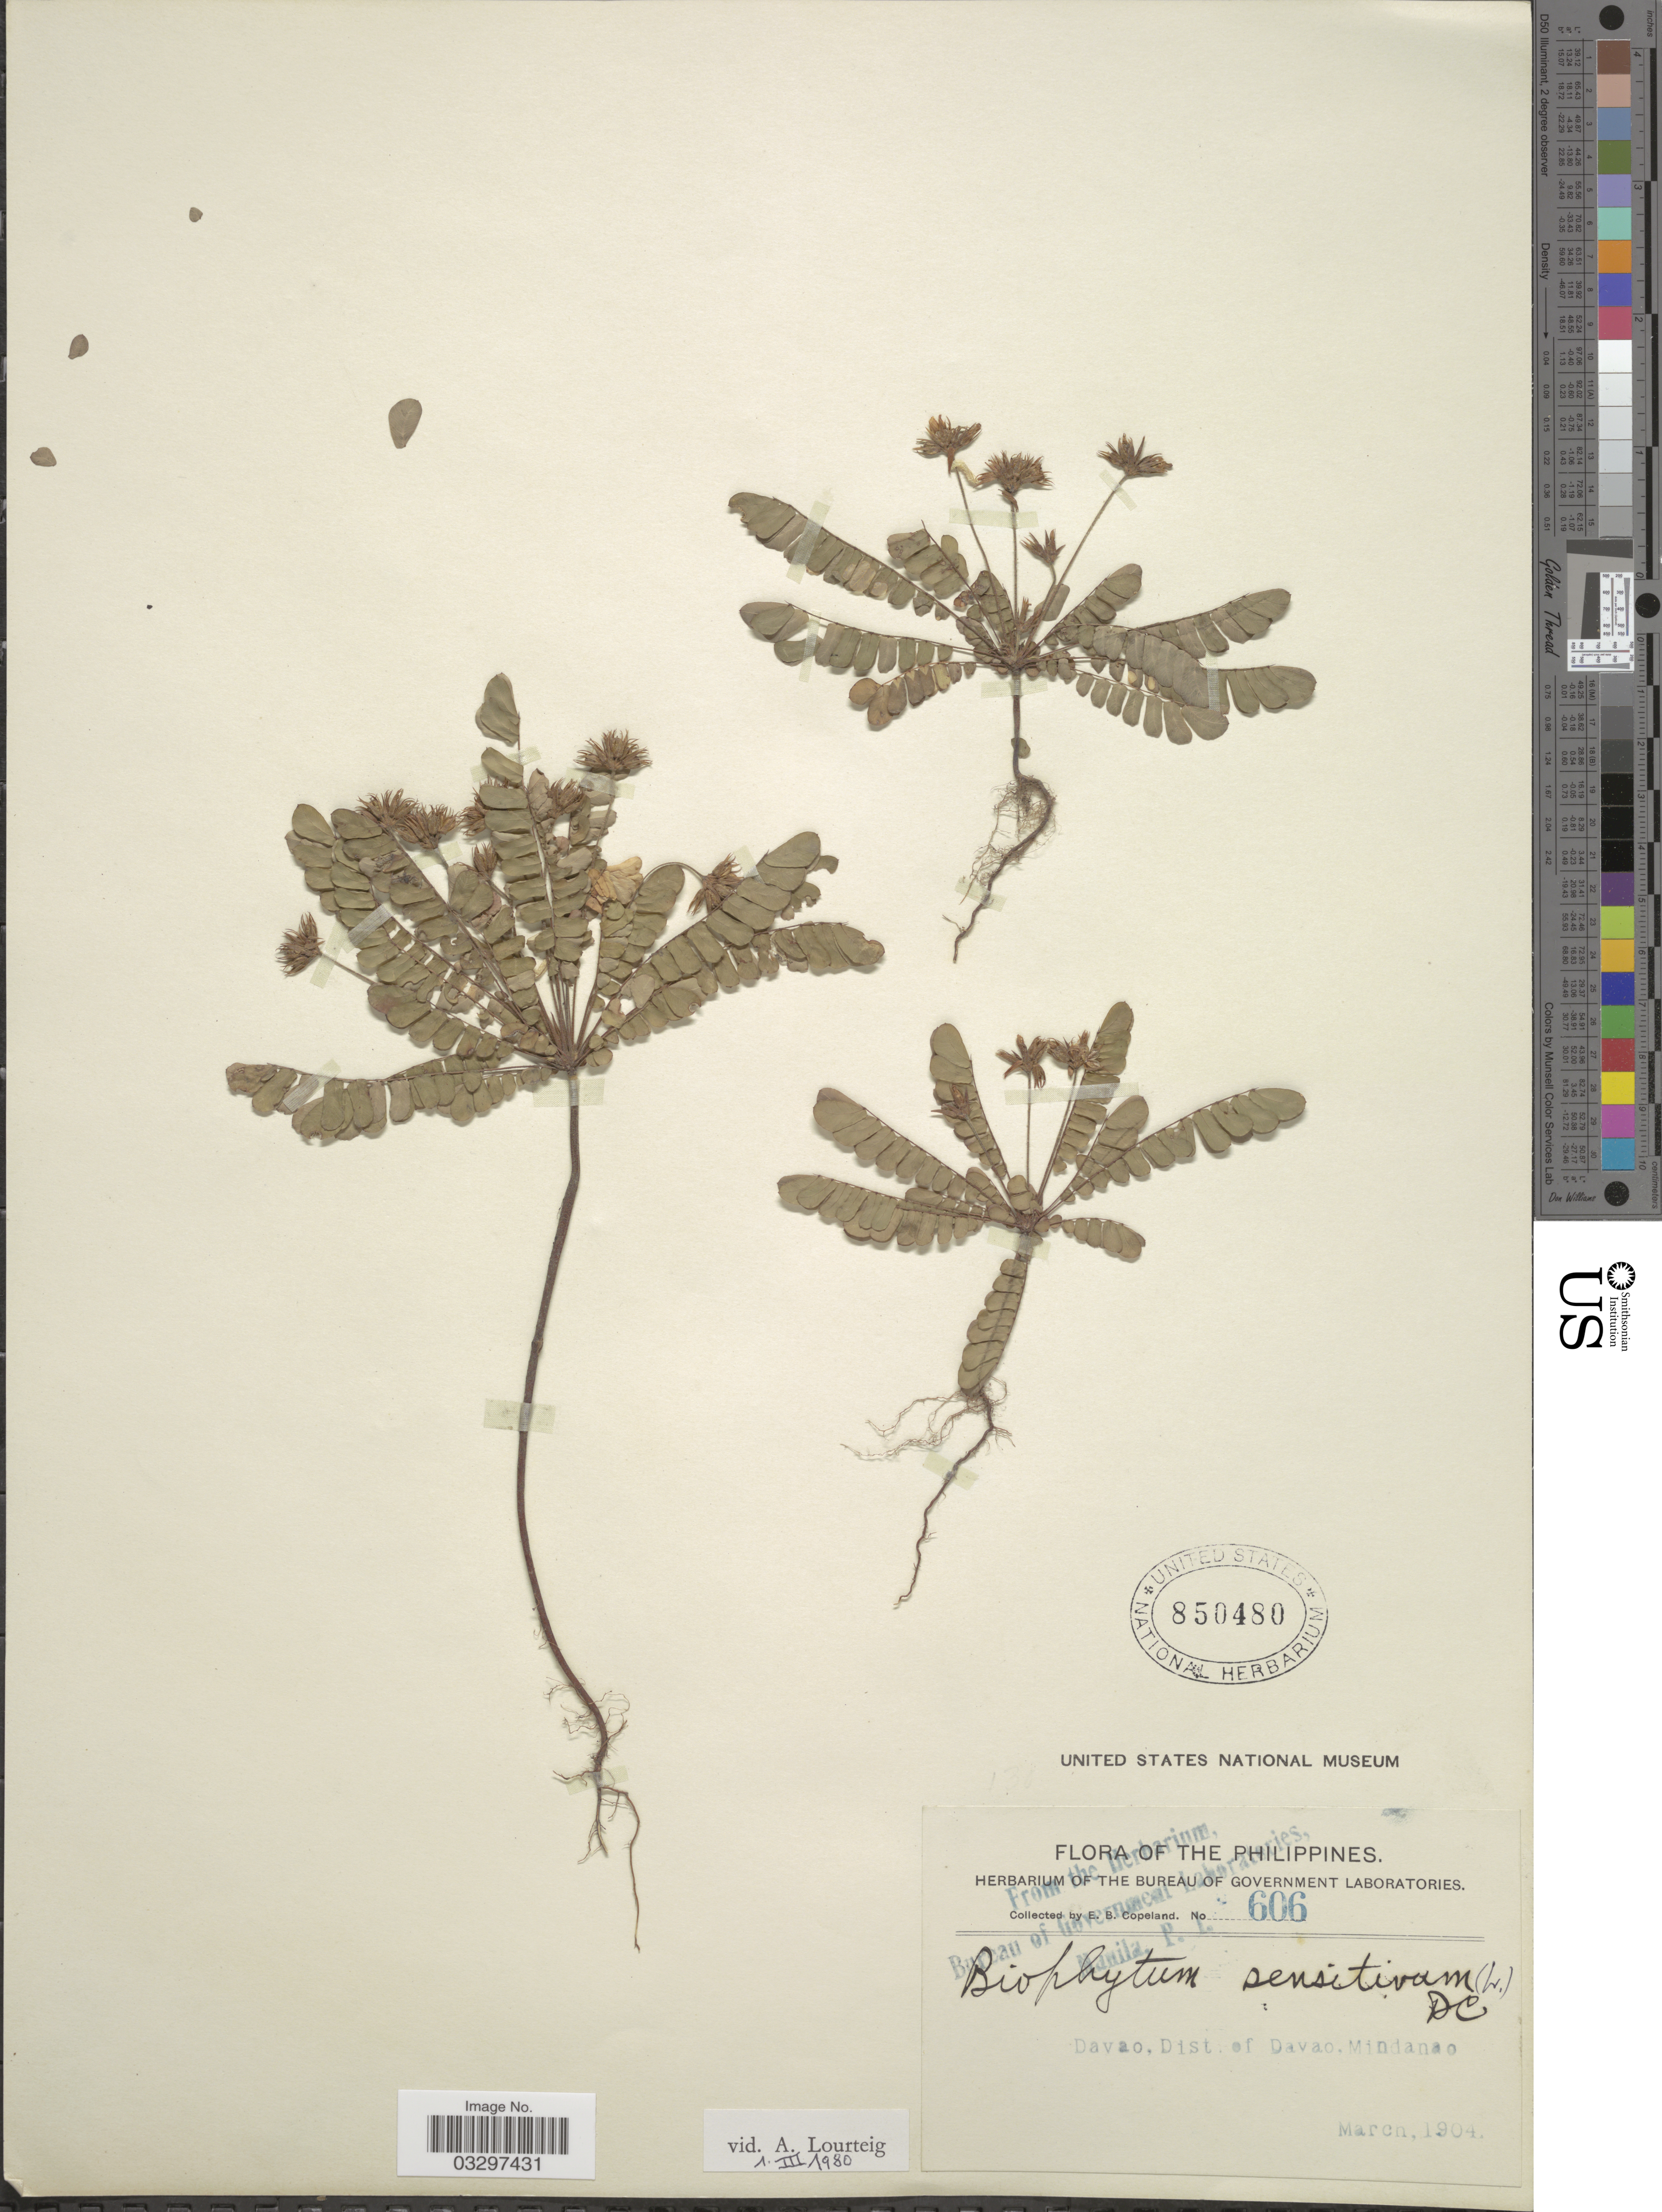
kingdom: Plantae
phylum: Tracheophyta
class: Magnoliopsida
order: Oxalidales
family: Oxalidaceae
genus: Biophytum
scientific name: Biophytum sensitivum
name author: (L.) DC.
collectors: E. B. Copeland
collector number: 606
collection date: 1904-03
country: Philippines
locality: Davao, Dist. of Davao, Mindanao.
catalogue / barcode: US 850480